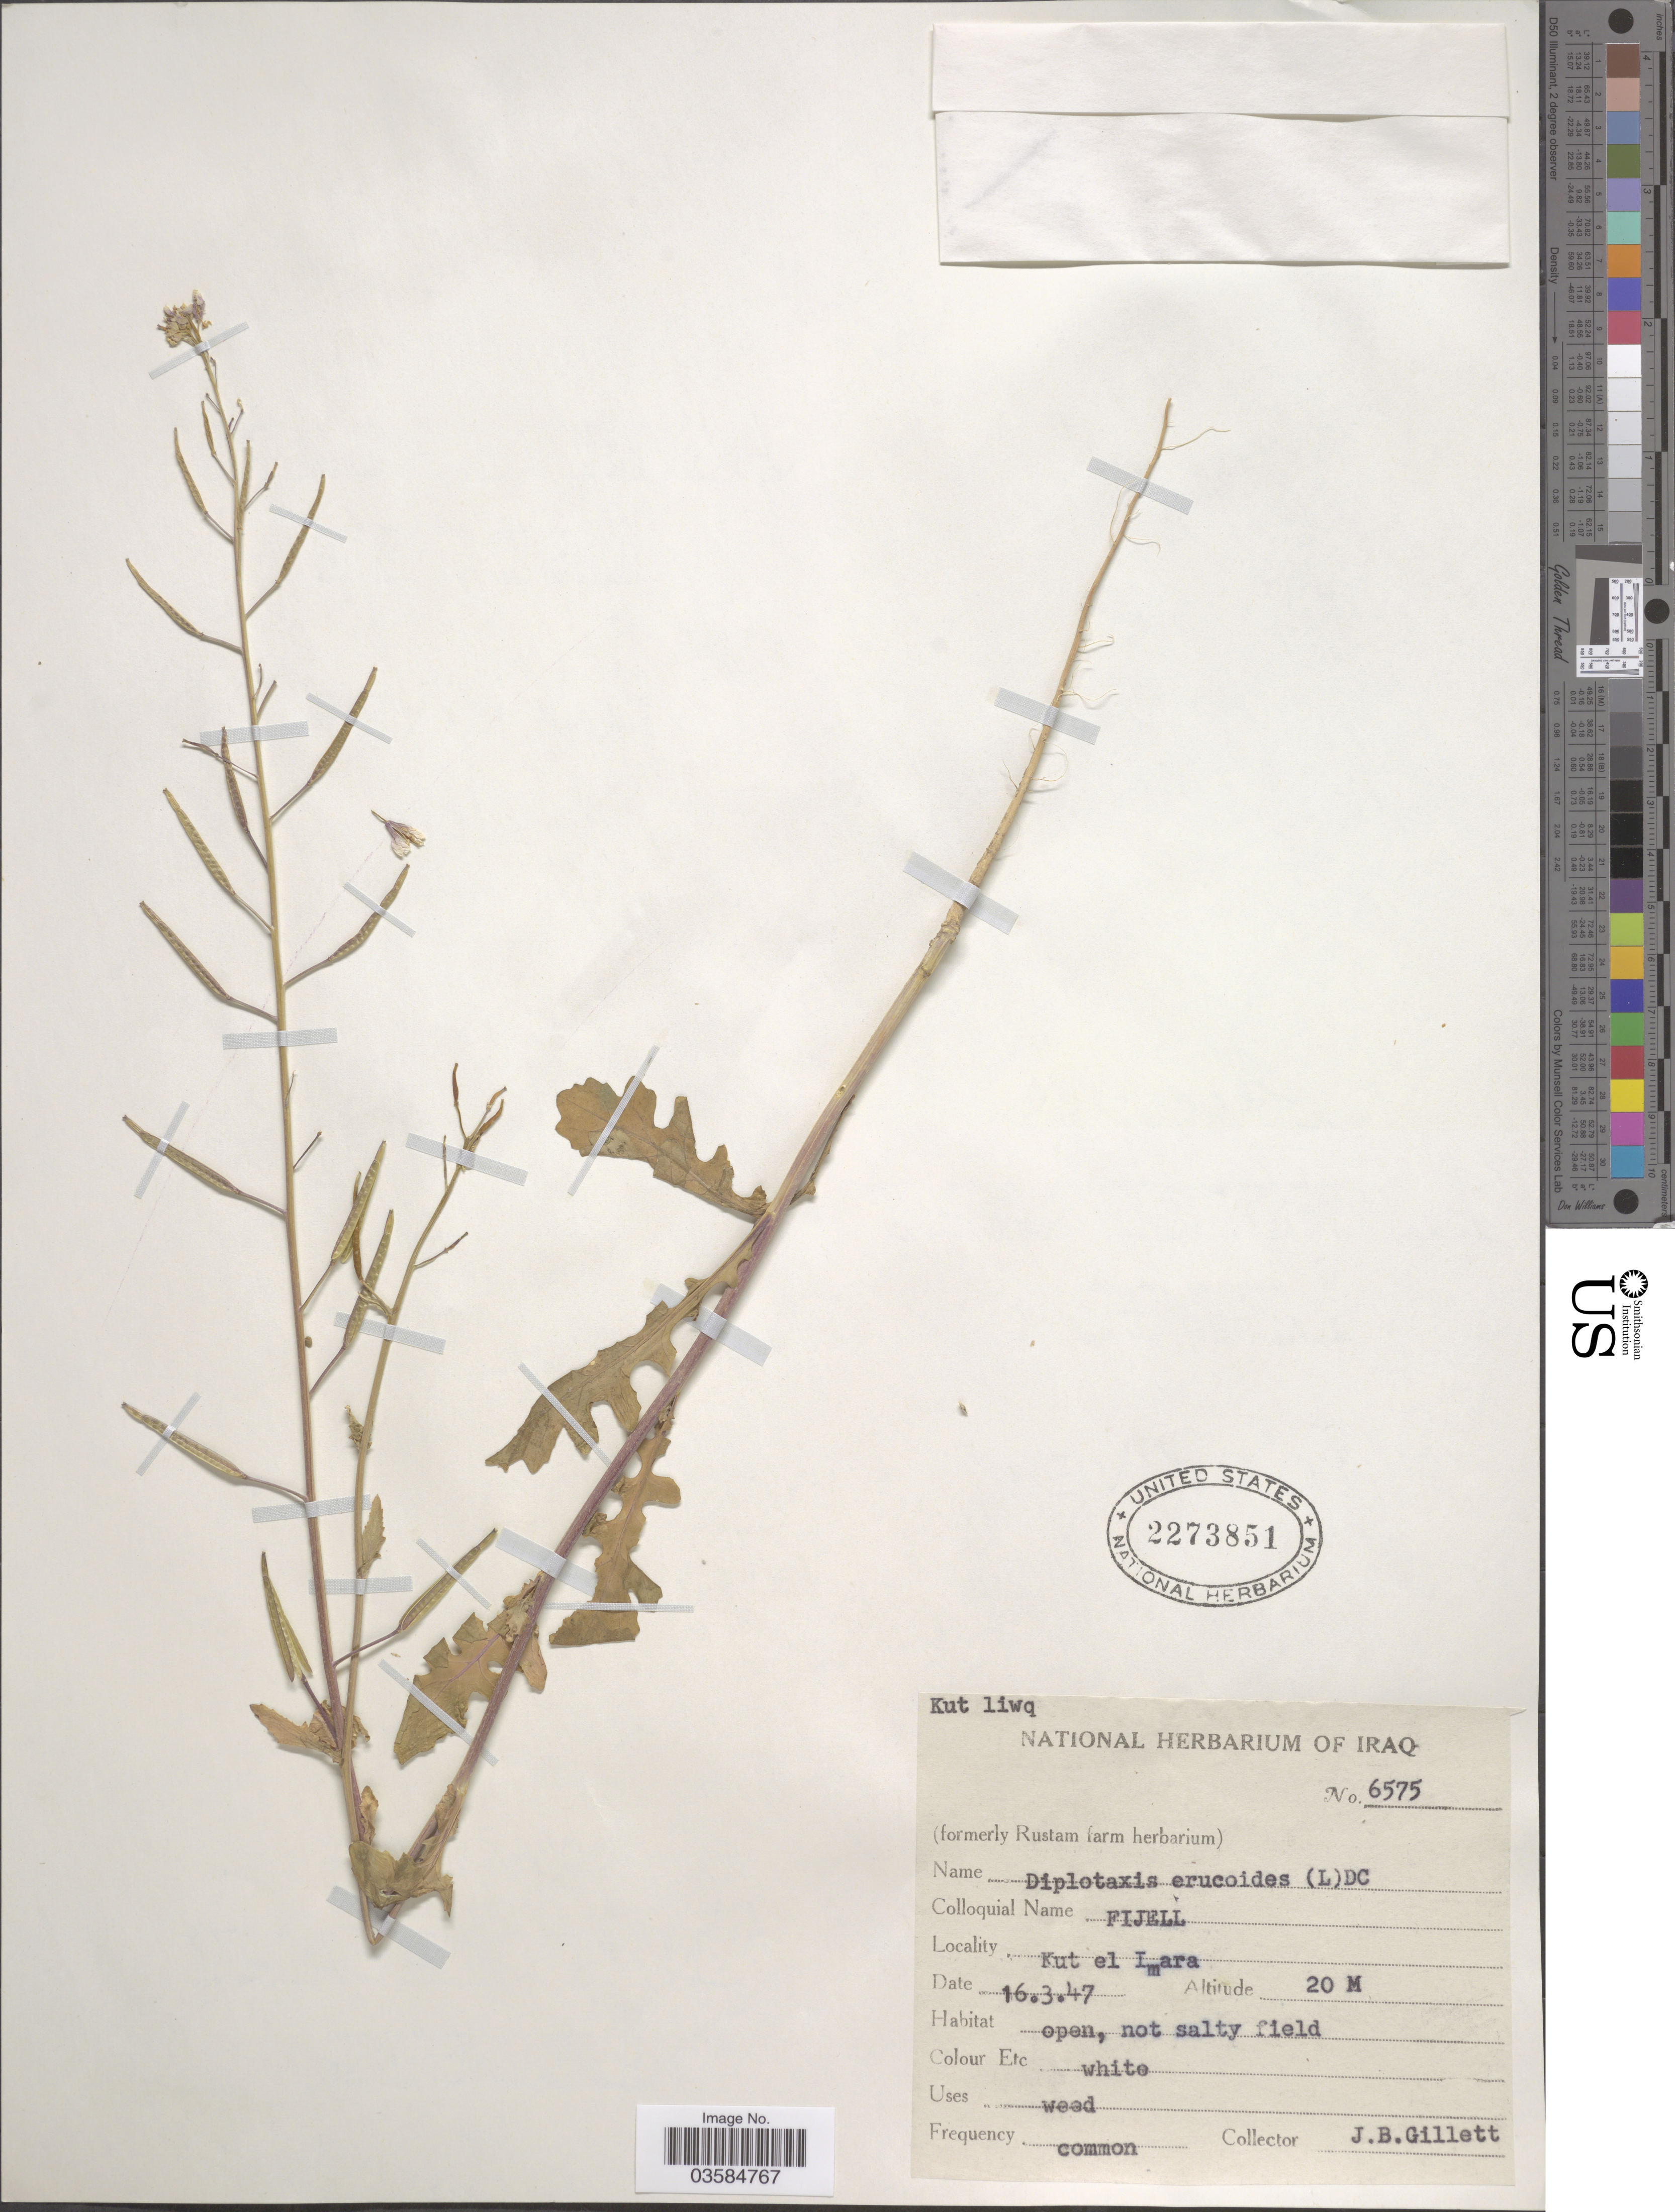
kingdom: Plantae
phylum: Tracheophyta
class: Magnoliopsida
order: Brassicales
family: Brassicaceae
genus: Diplotaxis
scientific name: Diplotaxis erucoides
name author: (L.) DC.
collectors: J. B. Gillett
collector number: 6575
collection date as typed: Transcribed d/m/y: 16/3/47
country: Iraq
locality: Kut liwq. Kut el Imara.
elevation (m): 20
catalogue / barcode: US 2273851